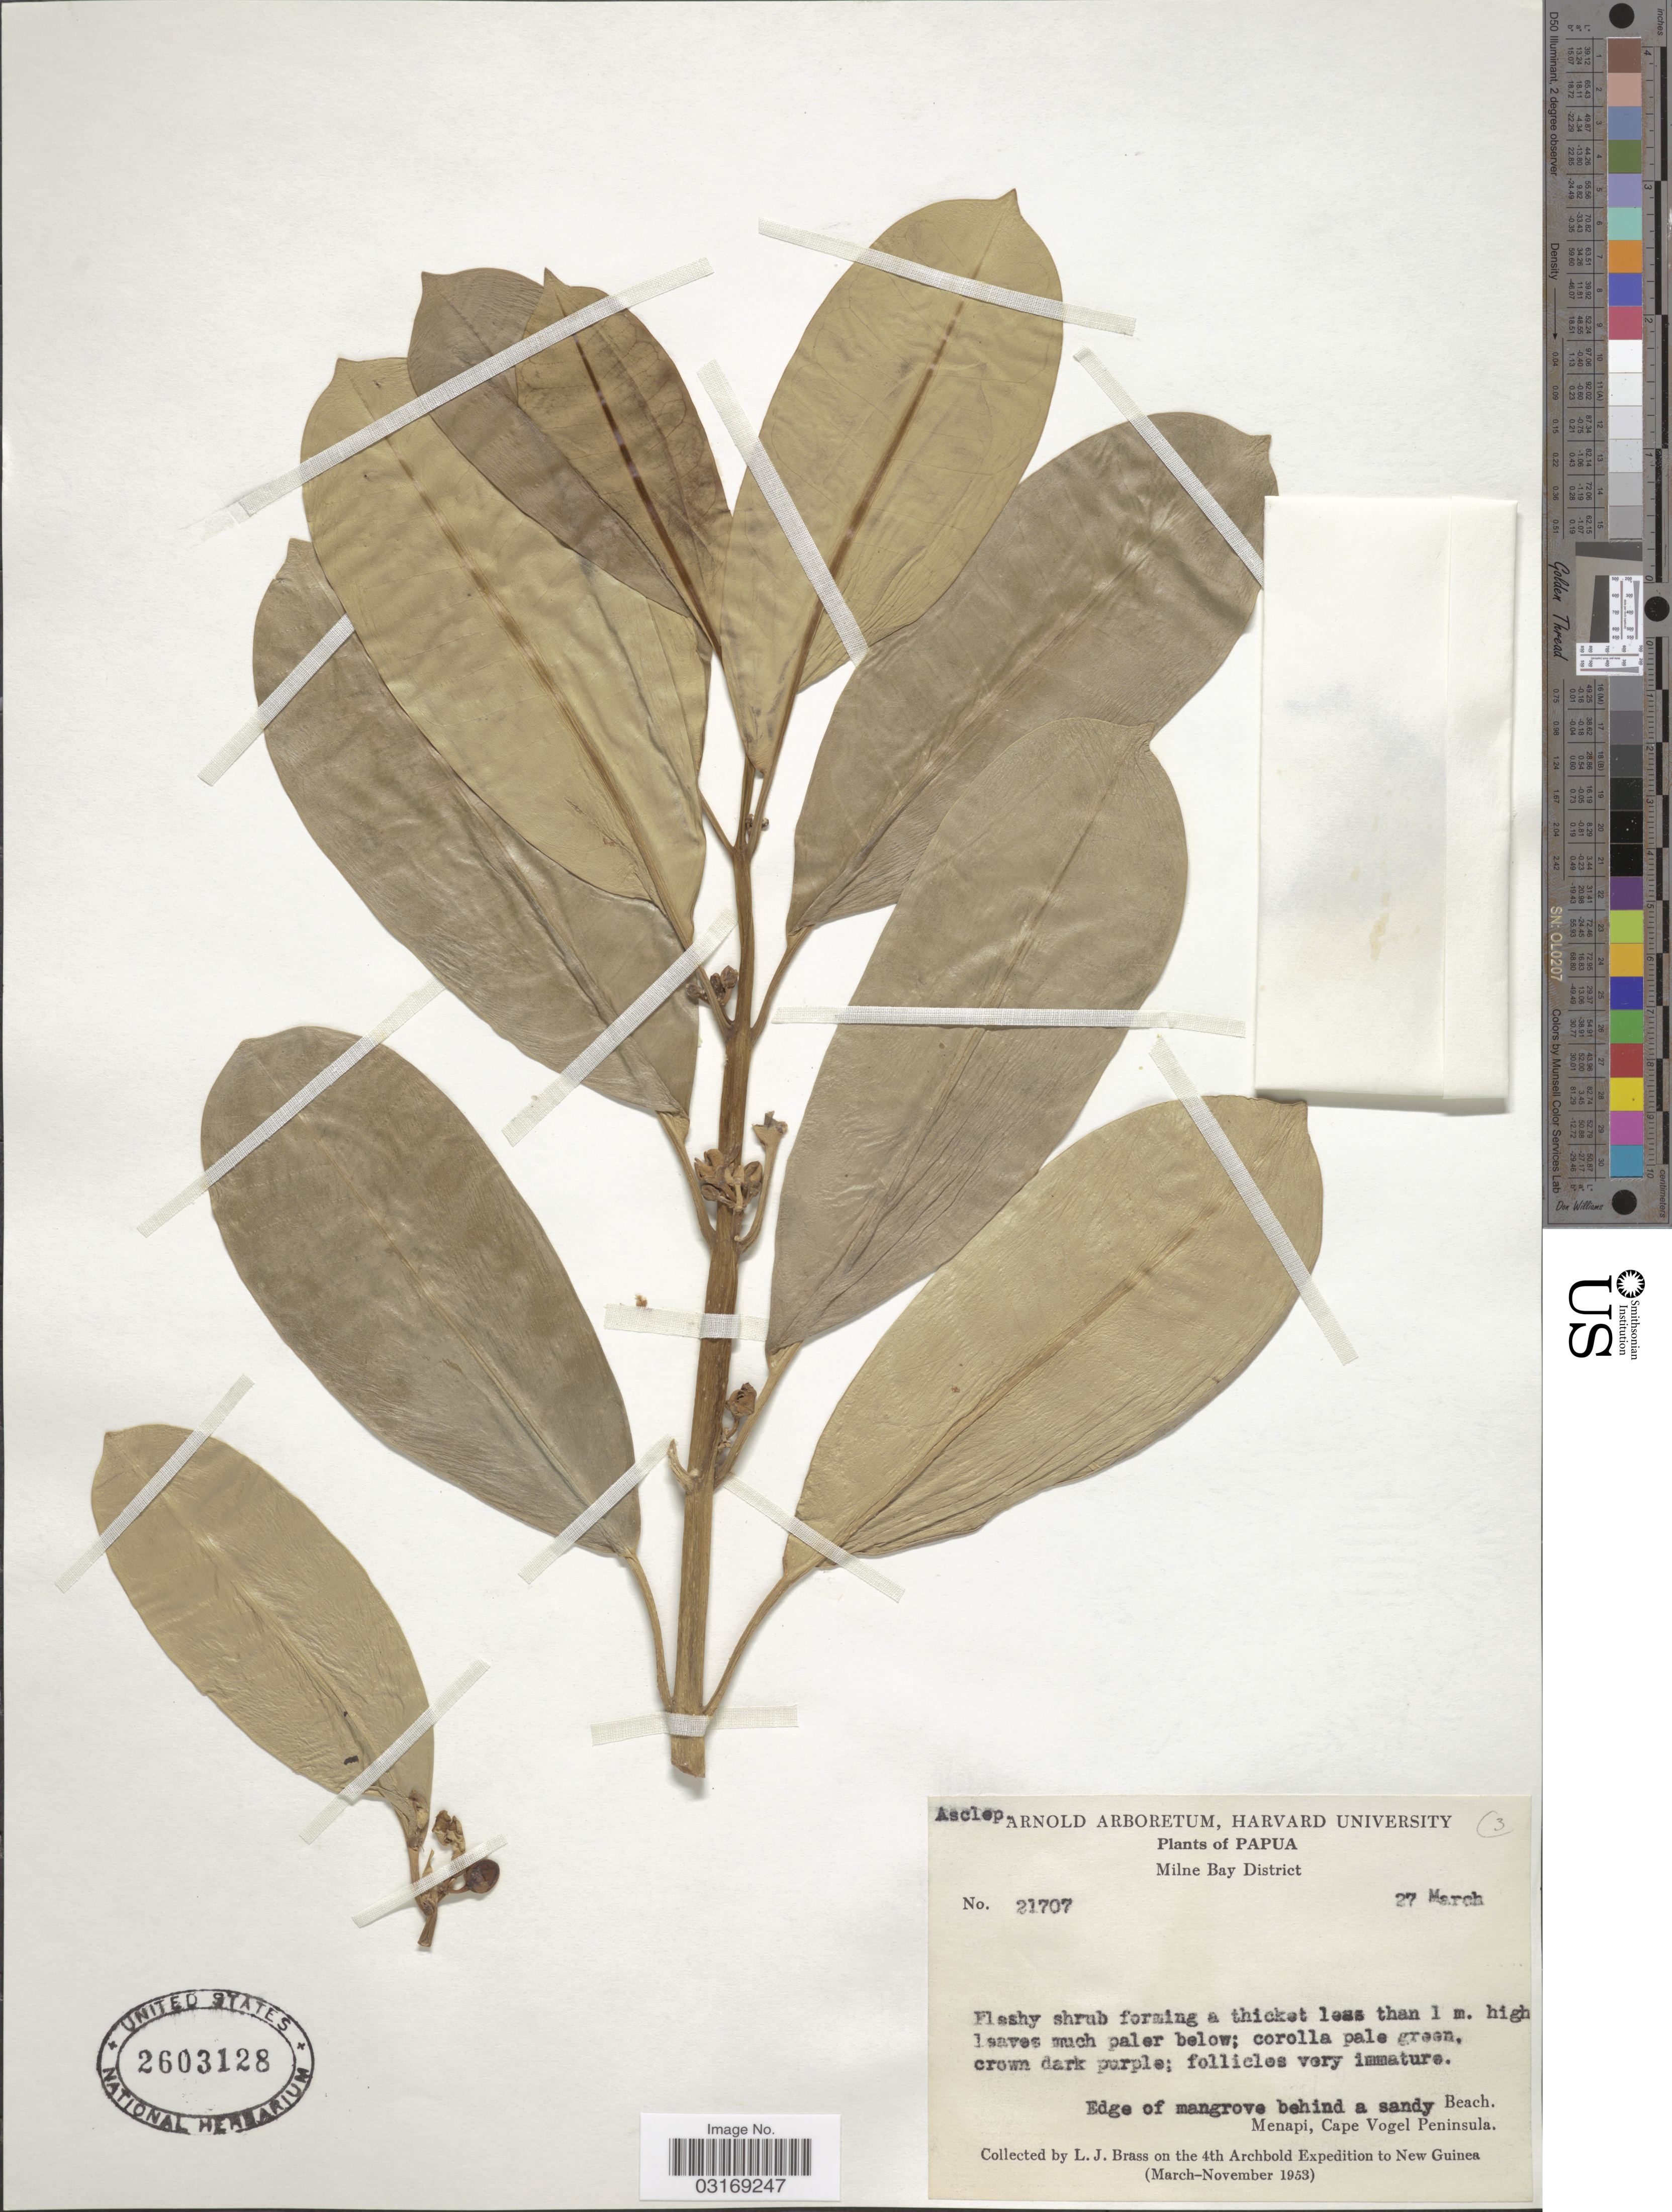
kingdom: Plantae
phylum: Tracheophyta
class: Magnoliopsida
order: Gentianales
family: Apocynaceae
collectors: L. J. Brass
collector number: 21707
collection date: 1953-03-27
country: Papua New Guinea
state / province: Milne Bay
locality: Papua. Milne Bay District. Behind a sandy beach. Menapi, Cape Vogel Peninsula. New Guinea.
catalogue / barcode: US 2603128